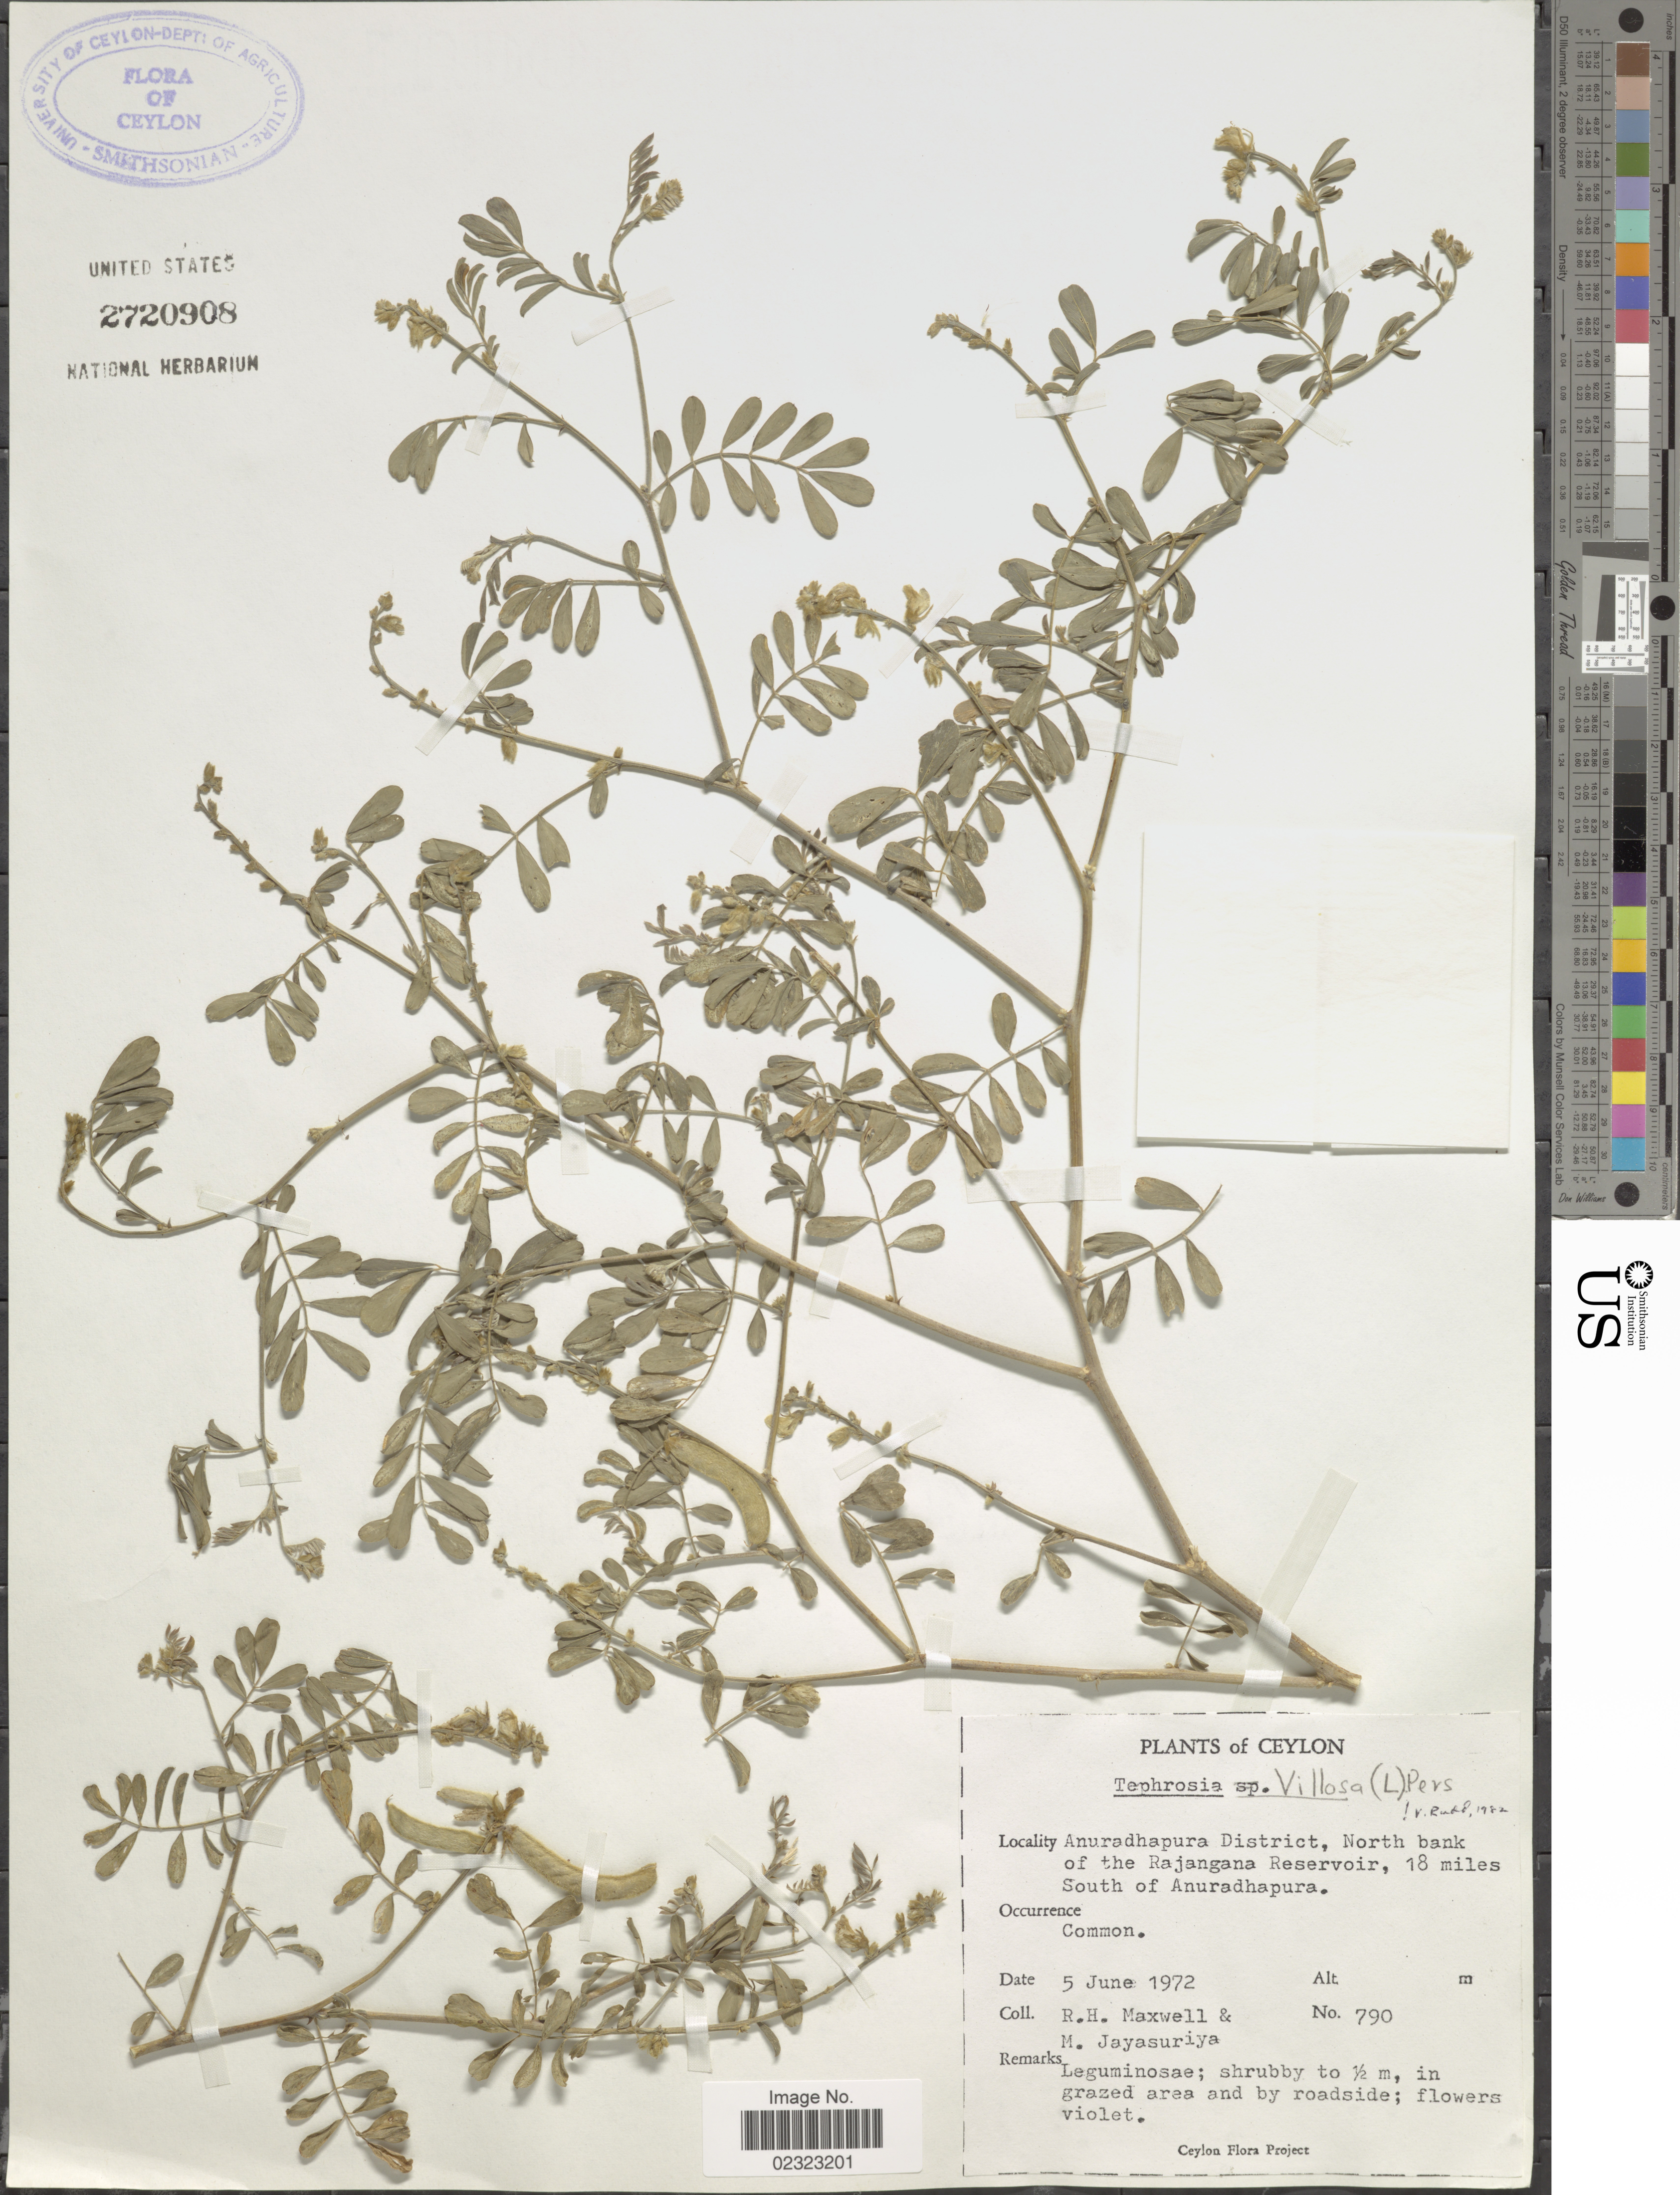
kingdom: Plantae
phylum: Tracheophyta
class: Magnoliopsida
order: Fabales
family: Fabaceae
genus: Tephrosia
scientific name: Tephrosia villosa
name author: Pers.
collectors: R. Maxwell & M. Jayasuriya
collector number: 790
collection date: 1972-06-05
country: Sri Lanka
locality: Ceylon. Anuradhapura District, North bank of the Rajangana Reservoir, 18 miles South of Anuradhapura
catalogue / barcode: US 2720908